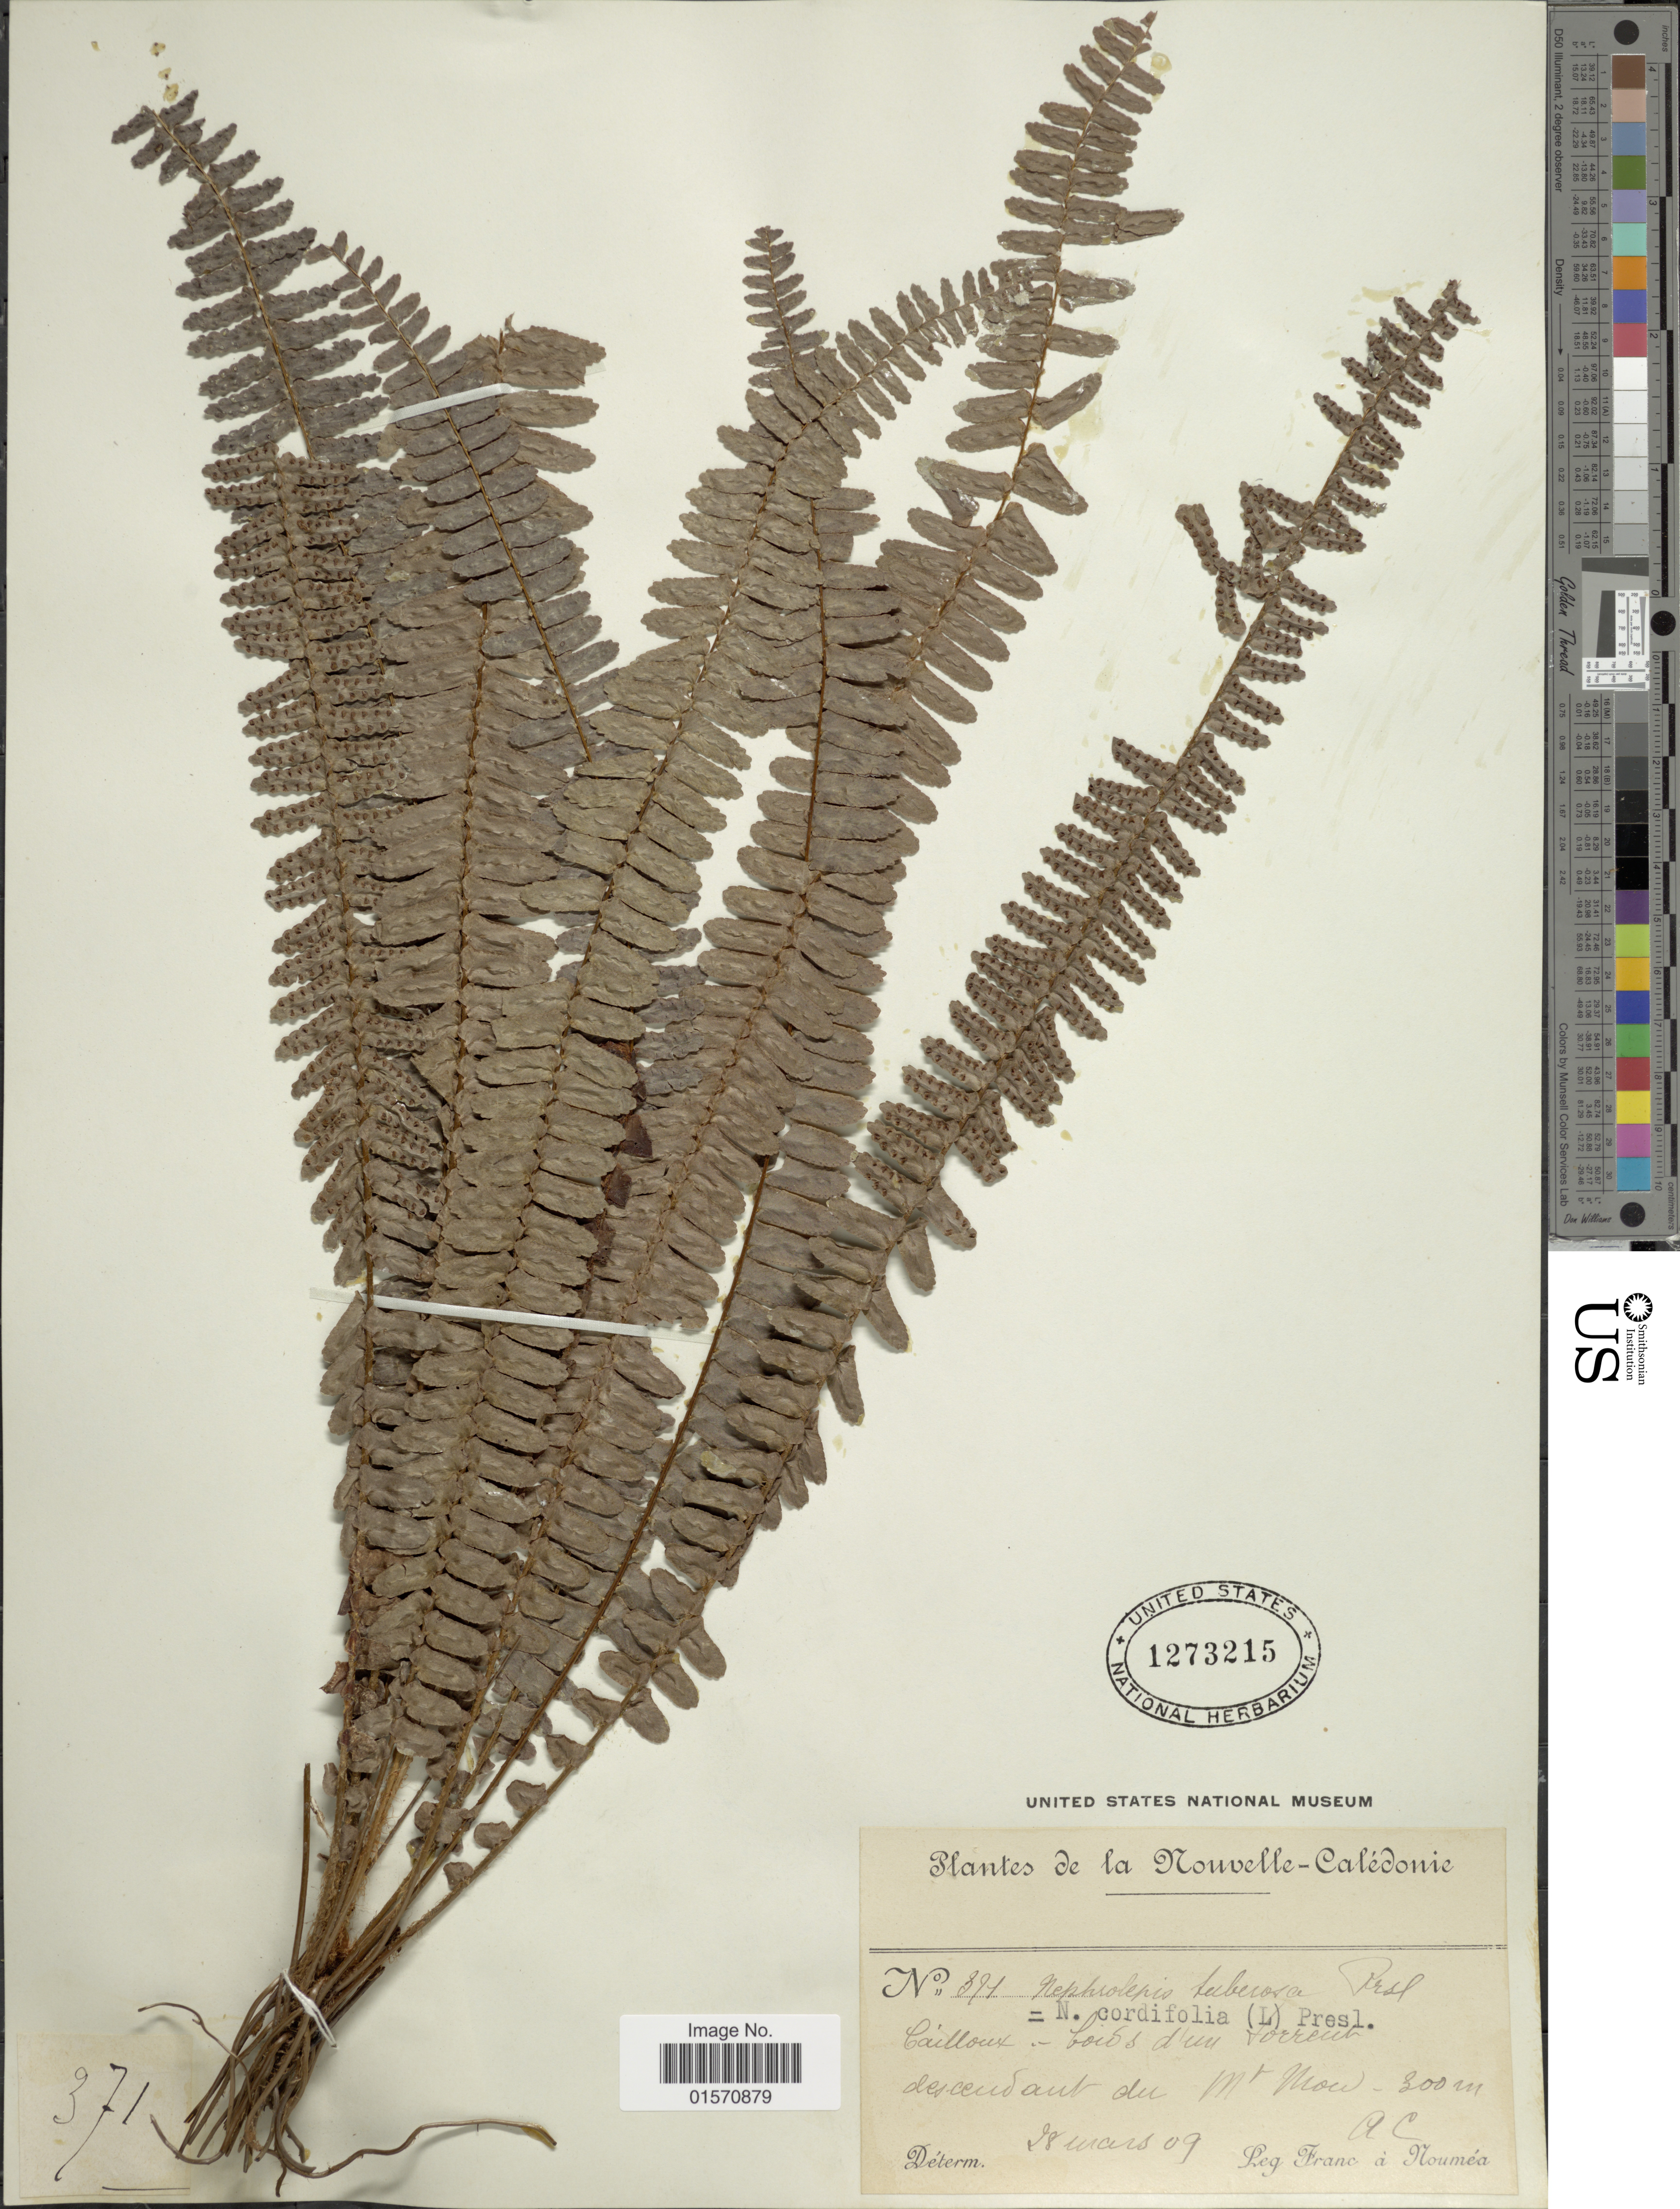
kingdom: Plantae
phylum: Tracheophyta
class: Polypodiopsida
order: Polypodiales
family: Nephrolepidaceae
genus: Nephrolepis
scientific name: Nephrolepis cordifolia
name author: (L.) C. Presl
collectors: Franc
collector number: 371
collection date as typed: Transcribed d/m/y: 28/3/9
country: New Caledonia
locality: Mt. Mou.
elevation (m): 300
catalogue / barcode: US 1273215